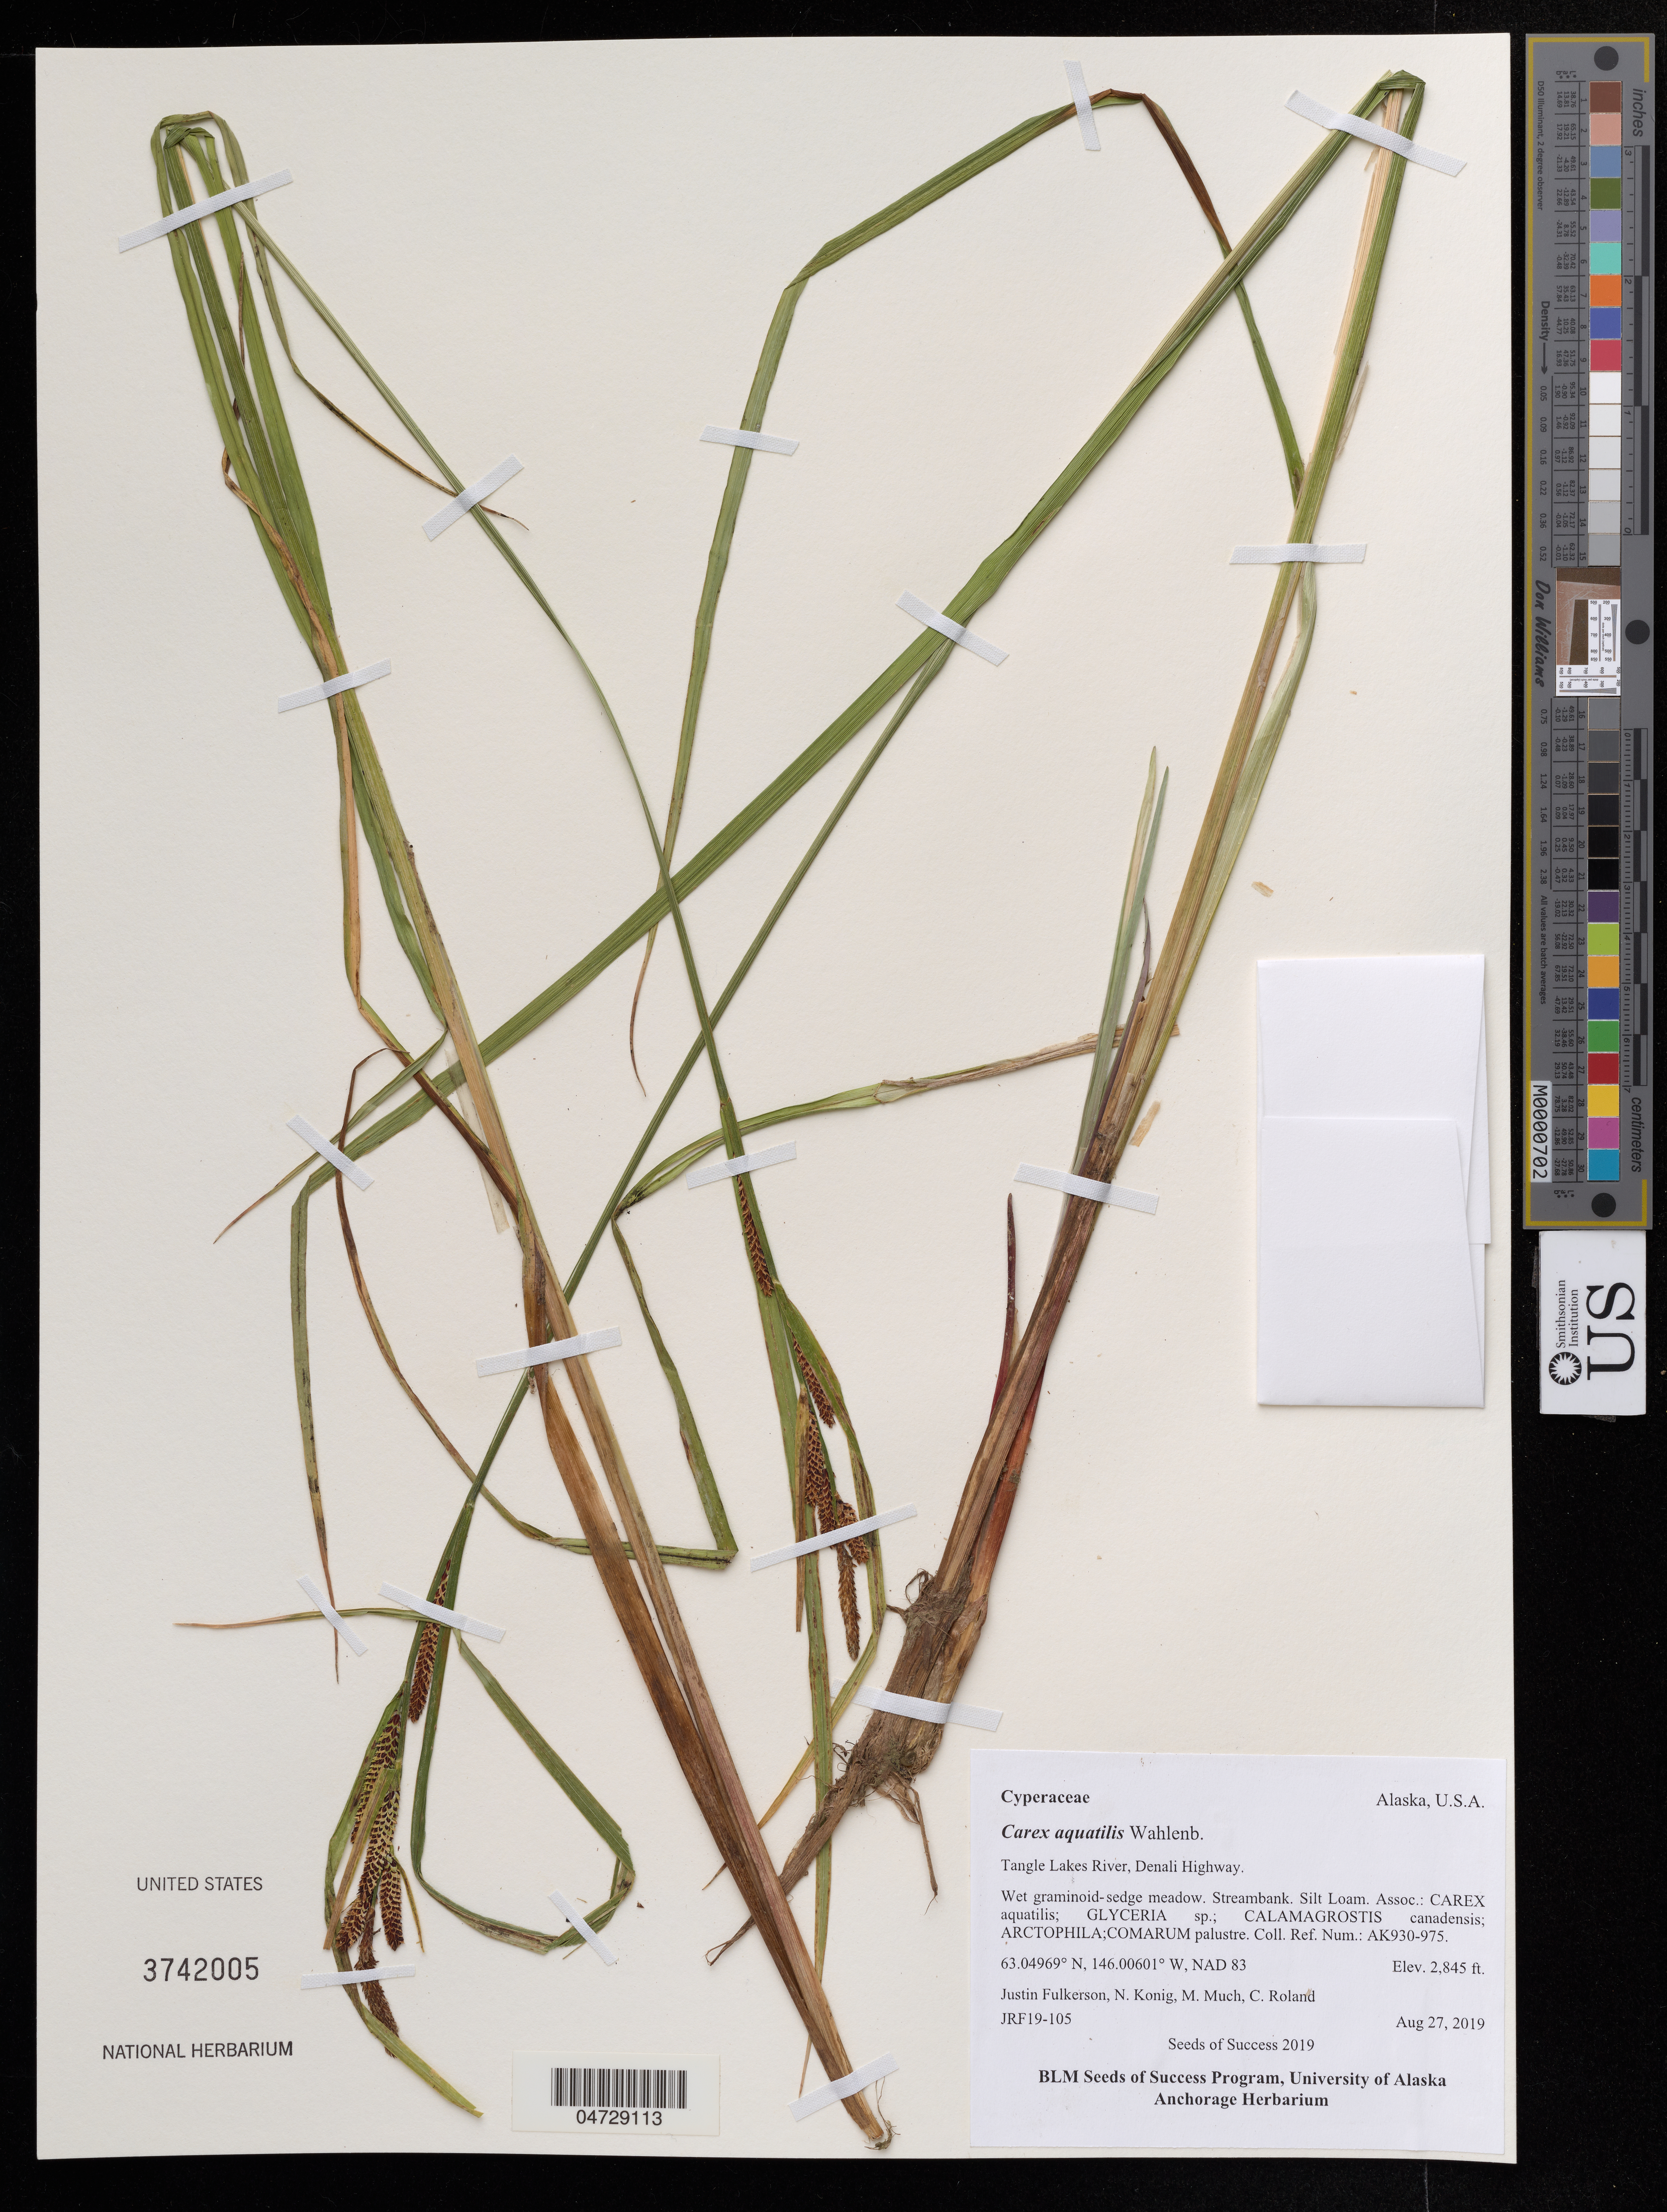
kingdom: Plantae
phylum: Tracheophyta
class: Liliopsida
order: Poales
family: Cyperaceae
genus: Carex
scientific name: Carex aquatilis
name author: Wahlenb.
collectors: J. Fulkerson, N. Konig & C. Roland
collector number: JRF19-105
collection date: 2019-08-27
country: United States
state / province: Alaska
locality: Tangle Lakes River, Denali Highway.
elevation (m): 0.867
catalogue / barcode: US 3742005